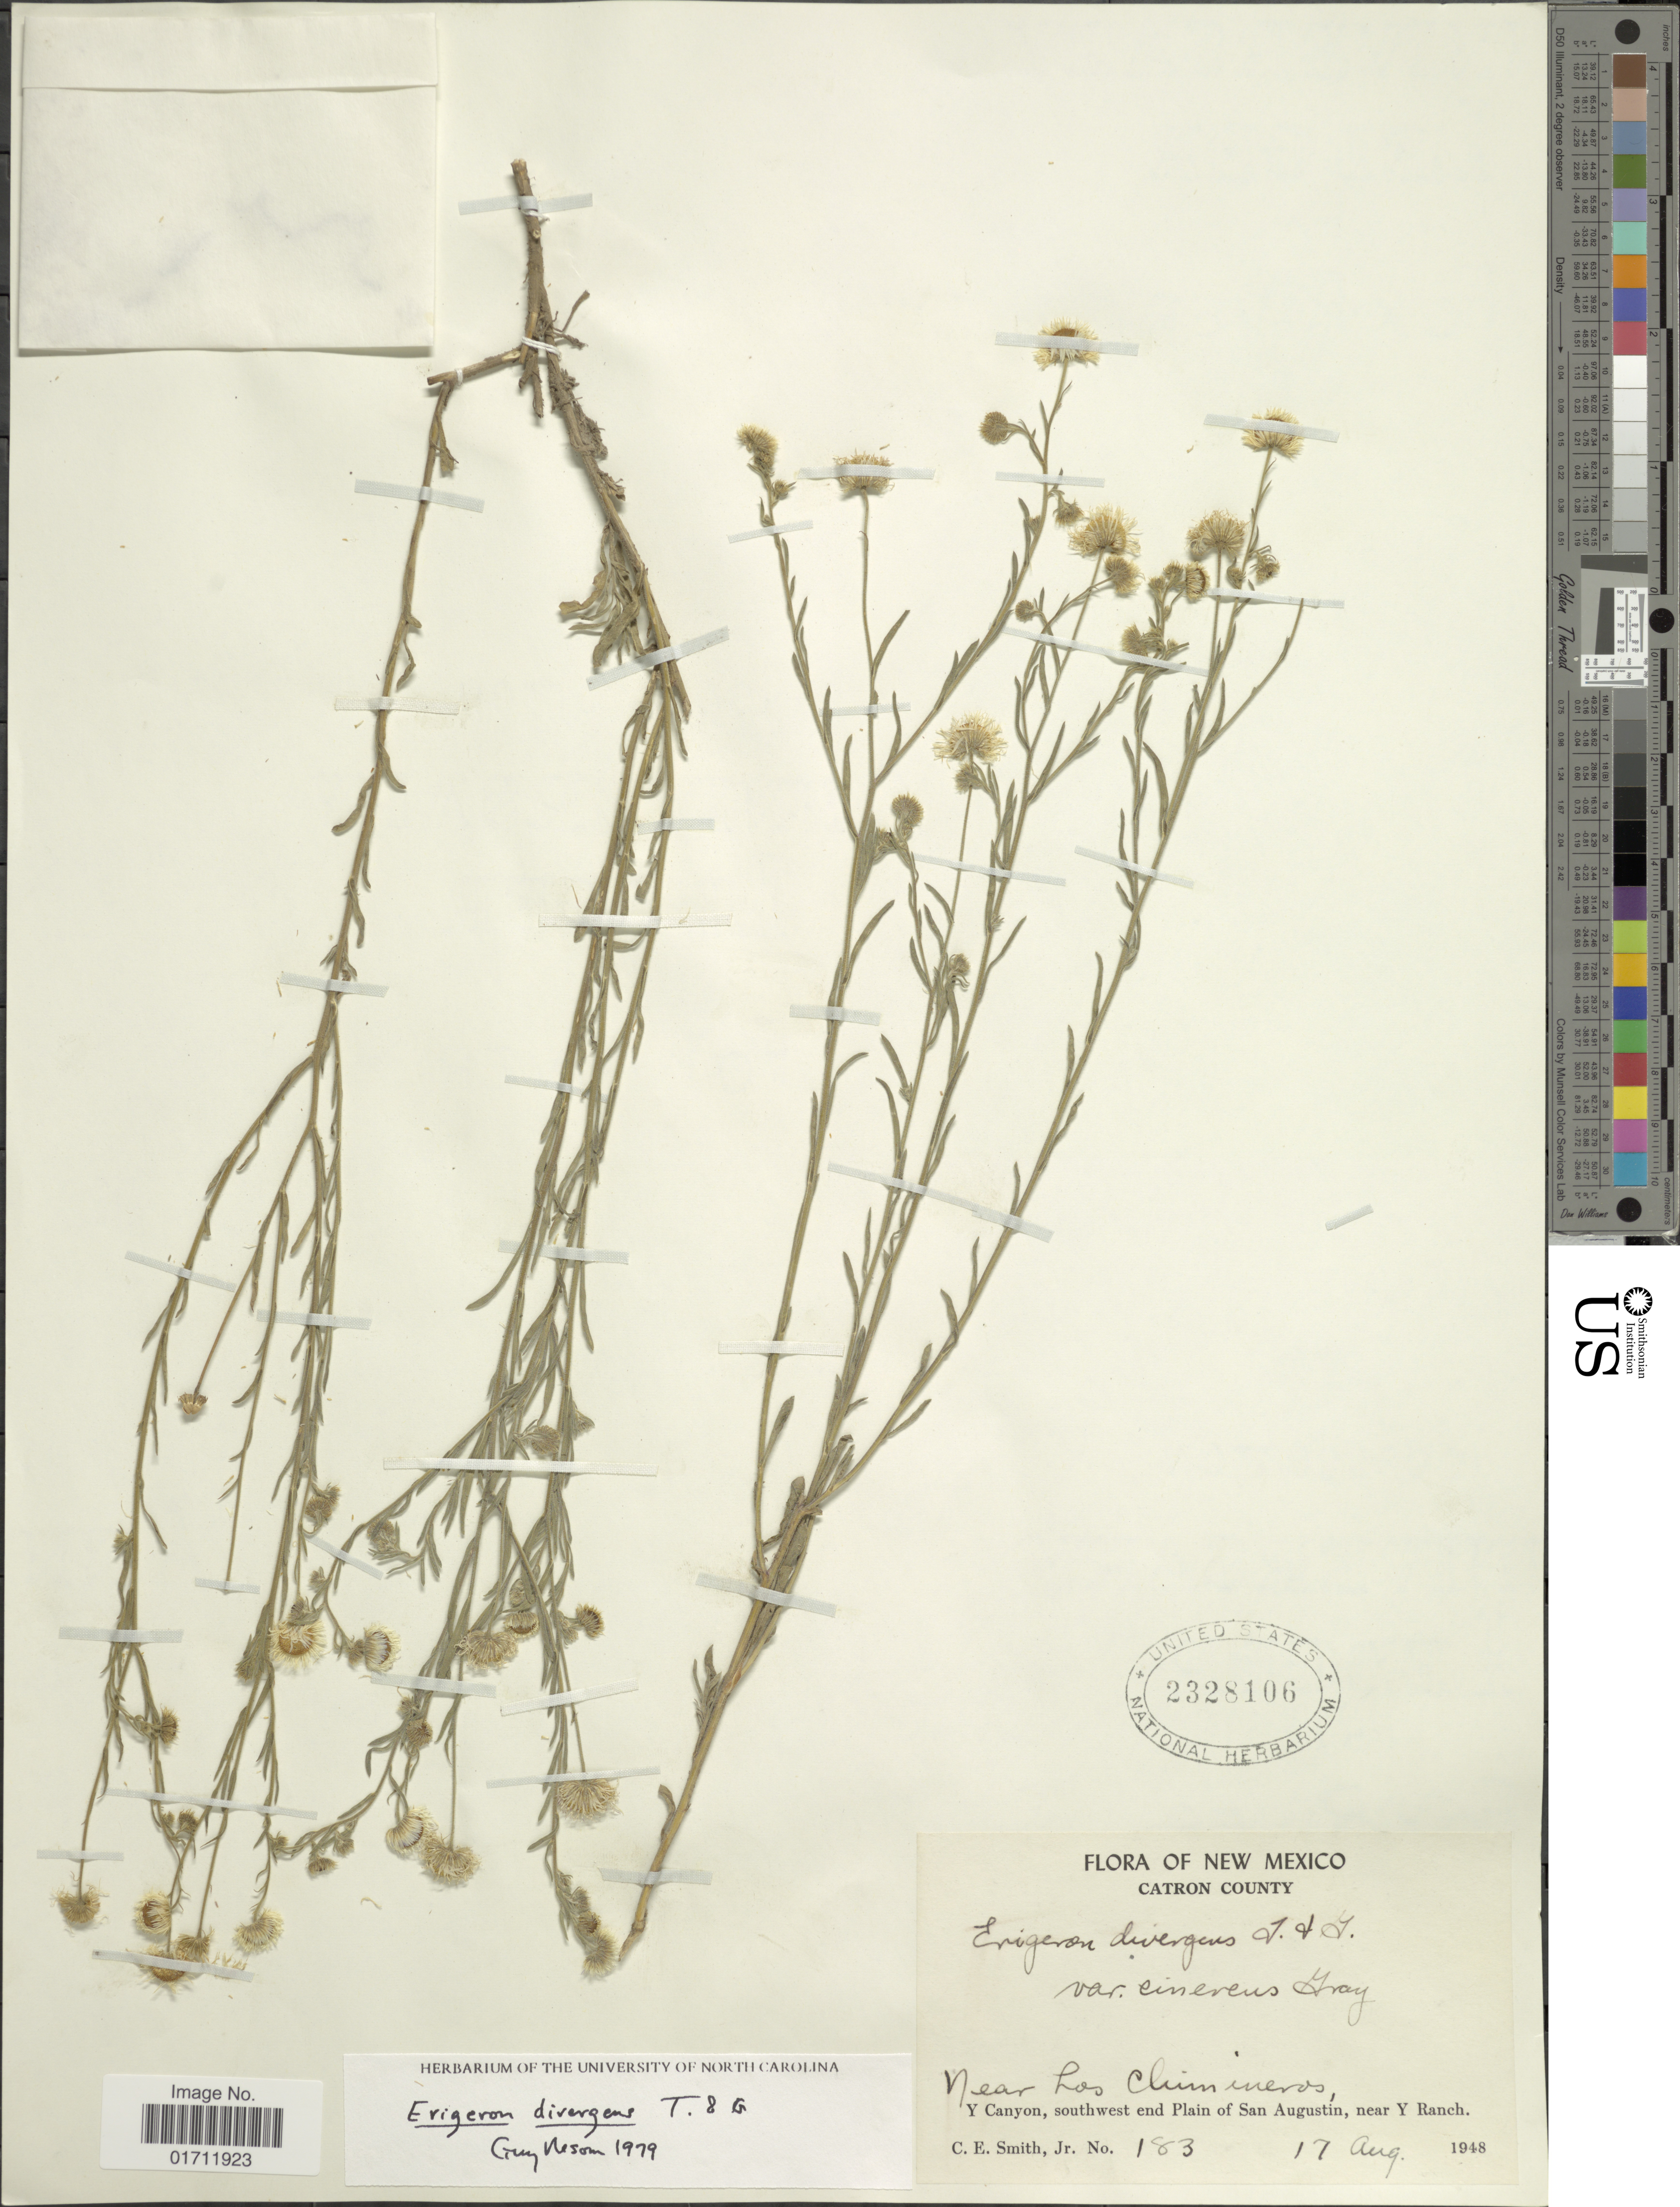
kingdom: Plantae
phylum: Tracheophyta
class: Magnoliopsida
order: Asterales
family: Asteraceae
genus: Erigeron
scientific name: Erigeron divergens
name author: Torr. & A. Gray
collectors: C. E. Smith Jr.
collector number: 183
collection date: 1948-08-17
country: United States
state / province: New Mexico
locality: Catron County, Near Los Chimineros, Y Canyon, southwest end Plain of San Augustin, near Y Ranch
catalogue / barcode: US 2328106